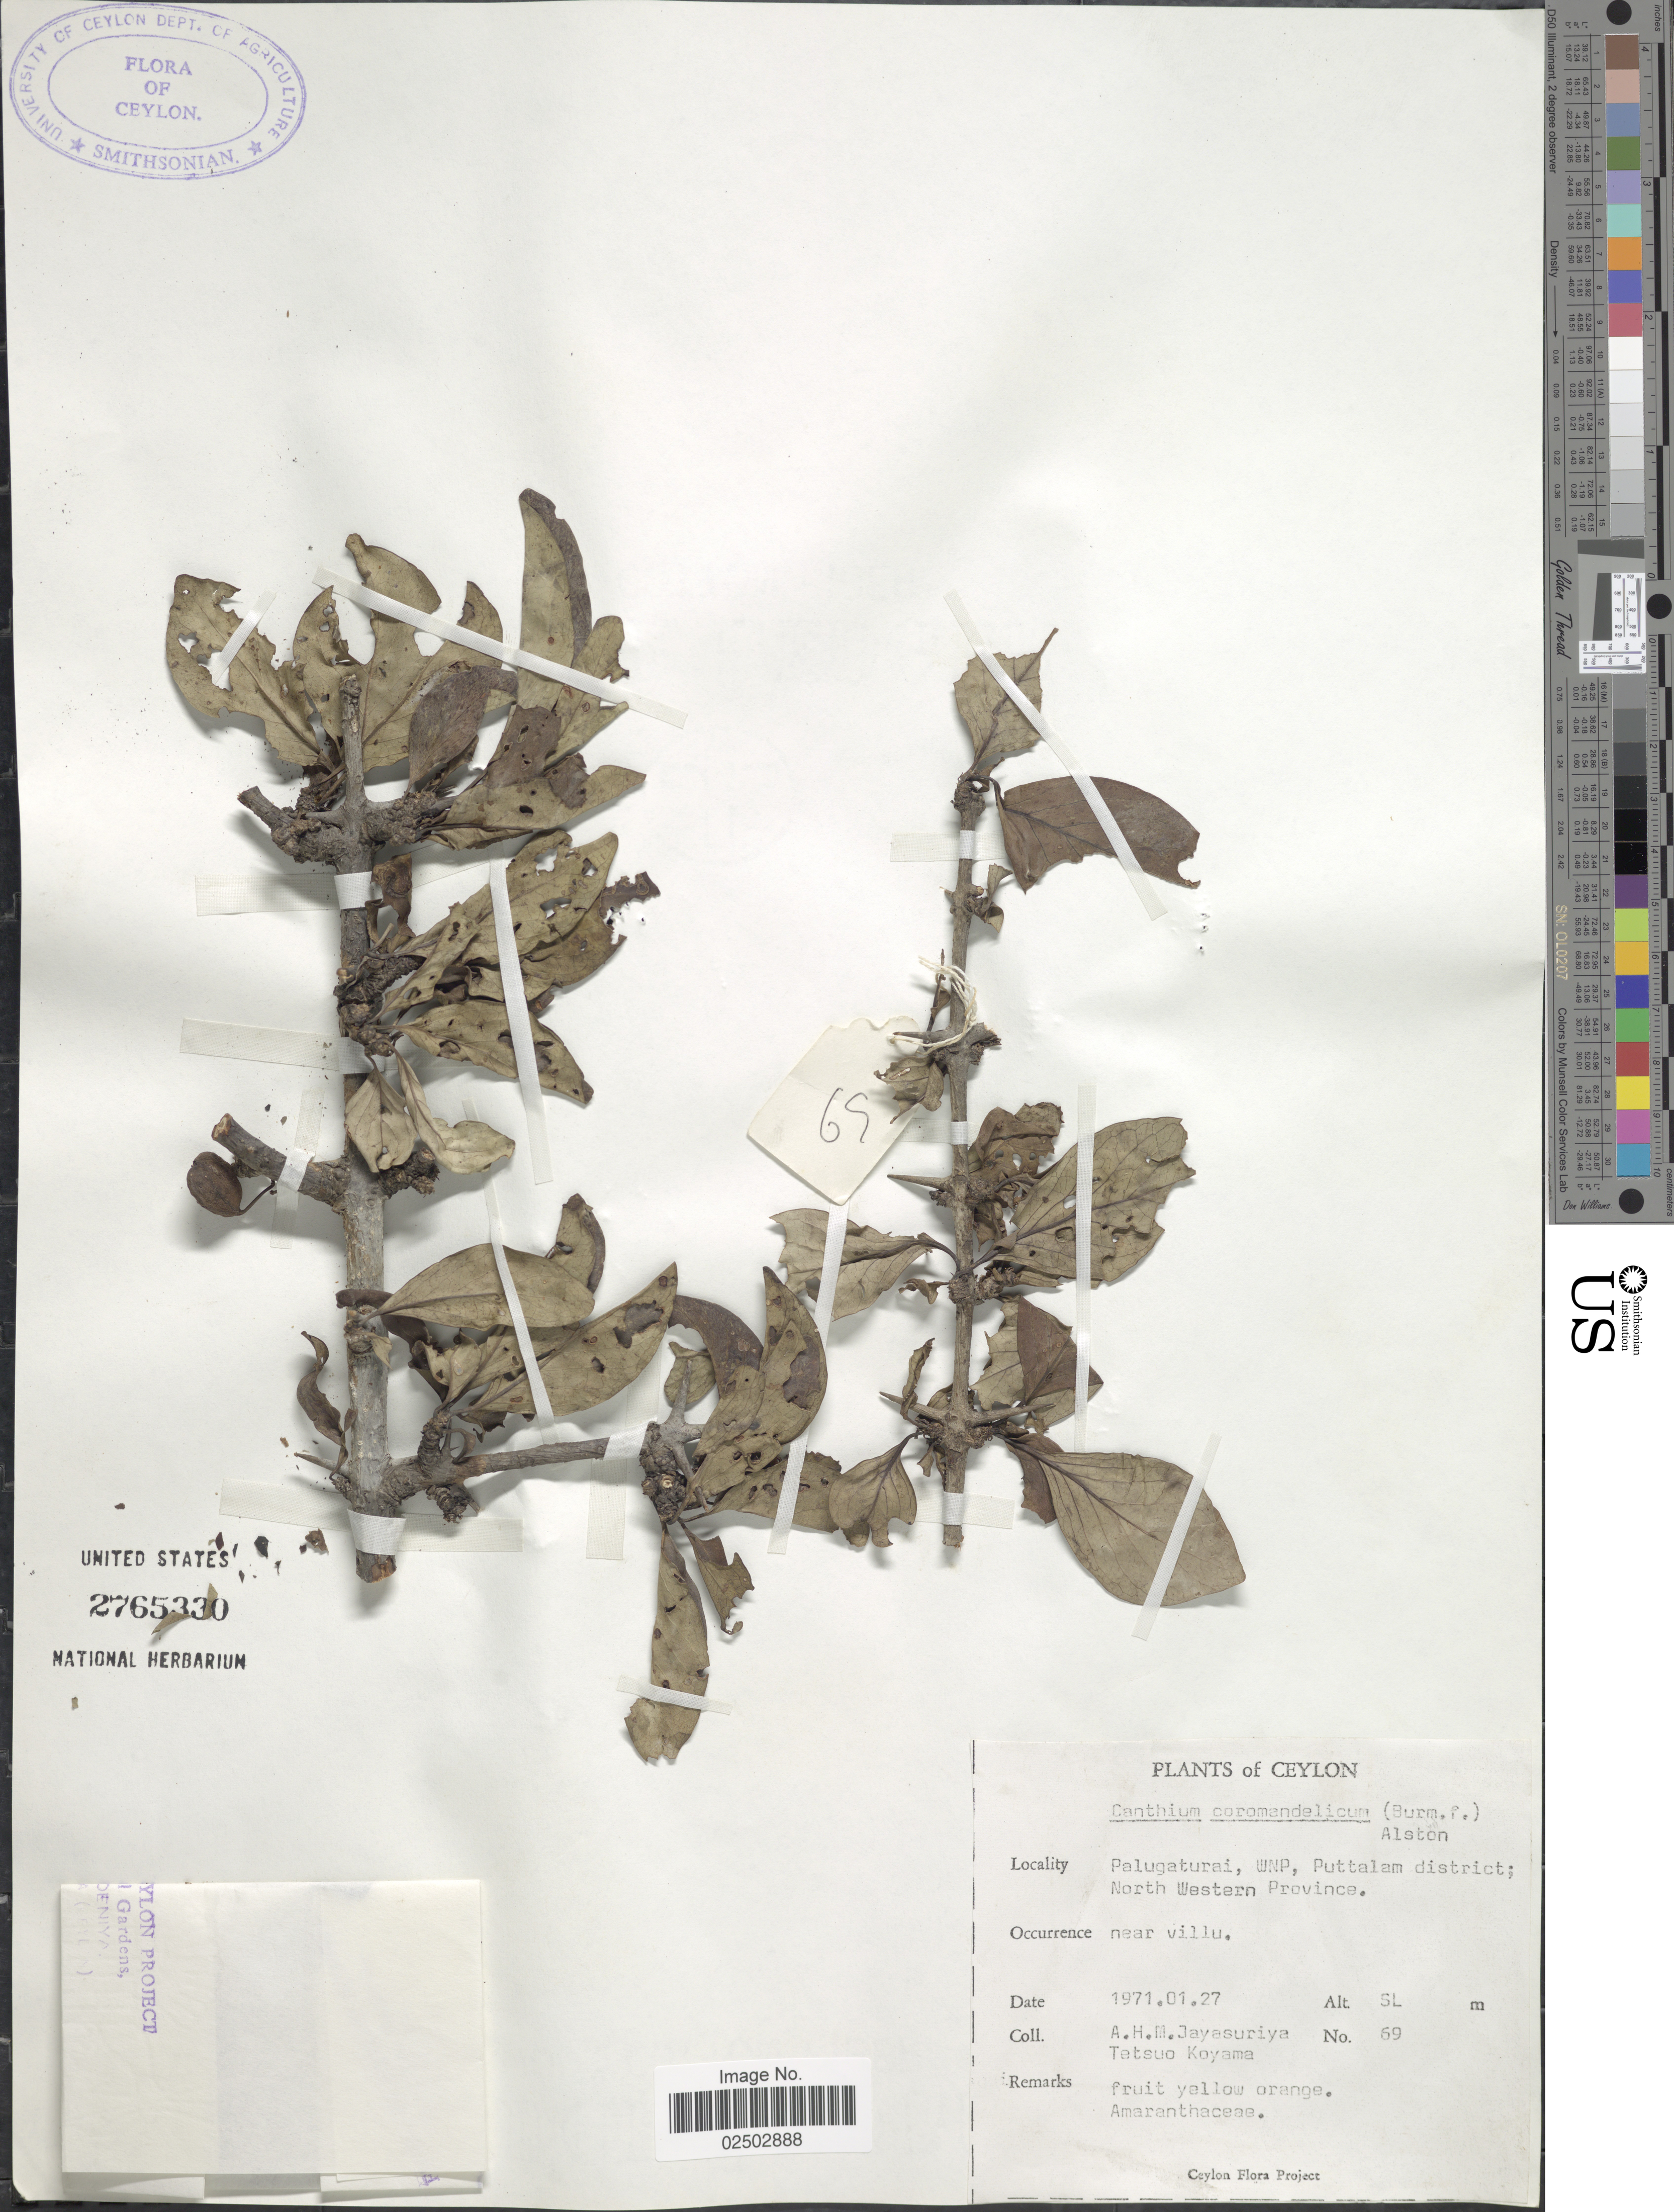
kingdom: Plantae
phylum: Tracheophyta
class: Magnoliopsida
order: Gentianales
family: Rubiaceae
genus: Canthium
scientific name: Canthium coromandelicum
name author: (Burm. f.) Alston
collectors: A. H. Jayasuriya & T. Koyama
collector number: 69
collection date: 1971-01-27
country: Sri Lanka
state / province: North Western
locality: Palugaturai, WNP, Puttalam District, North Western Province, near villu, Ceylon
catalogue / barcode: US 2765330